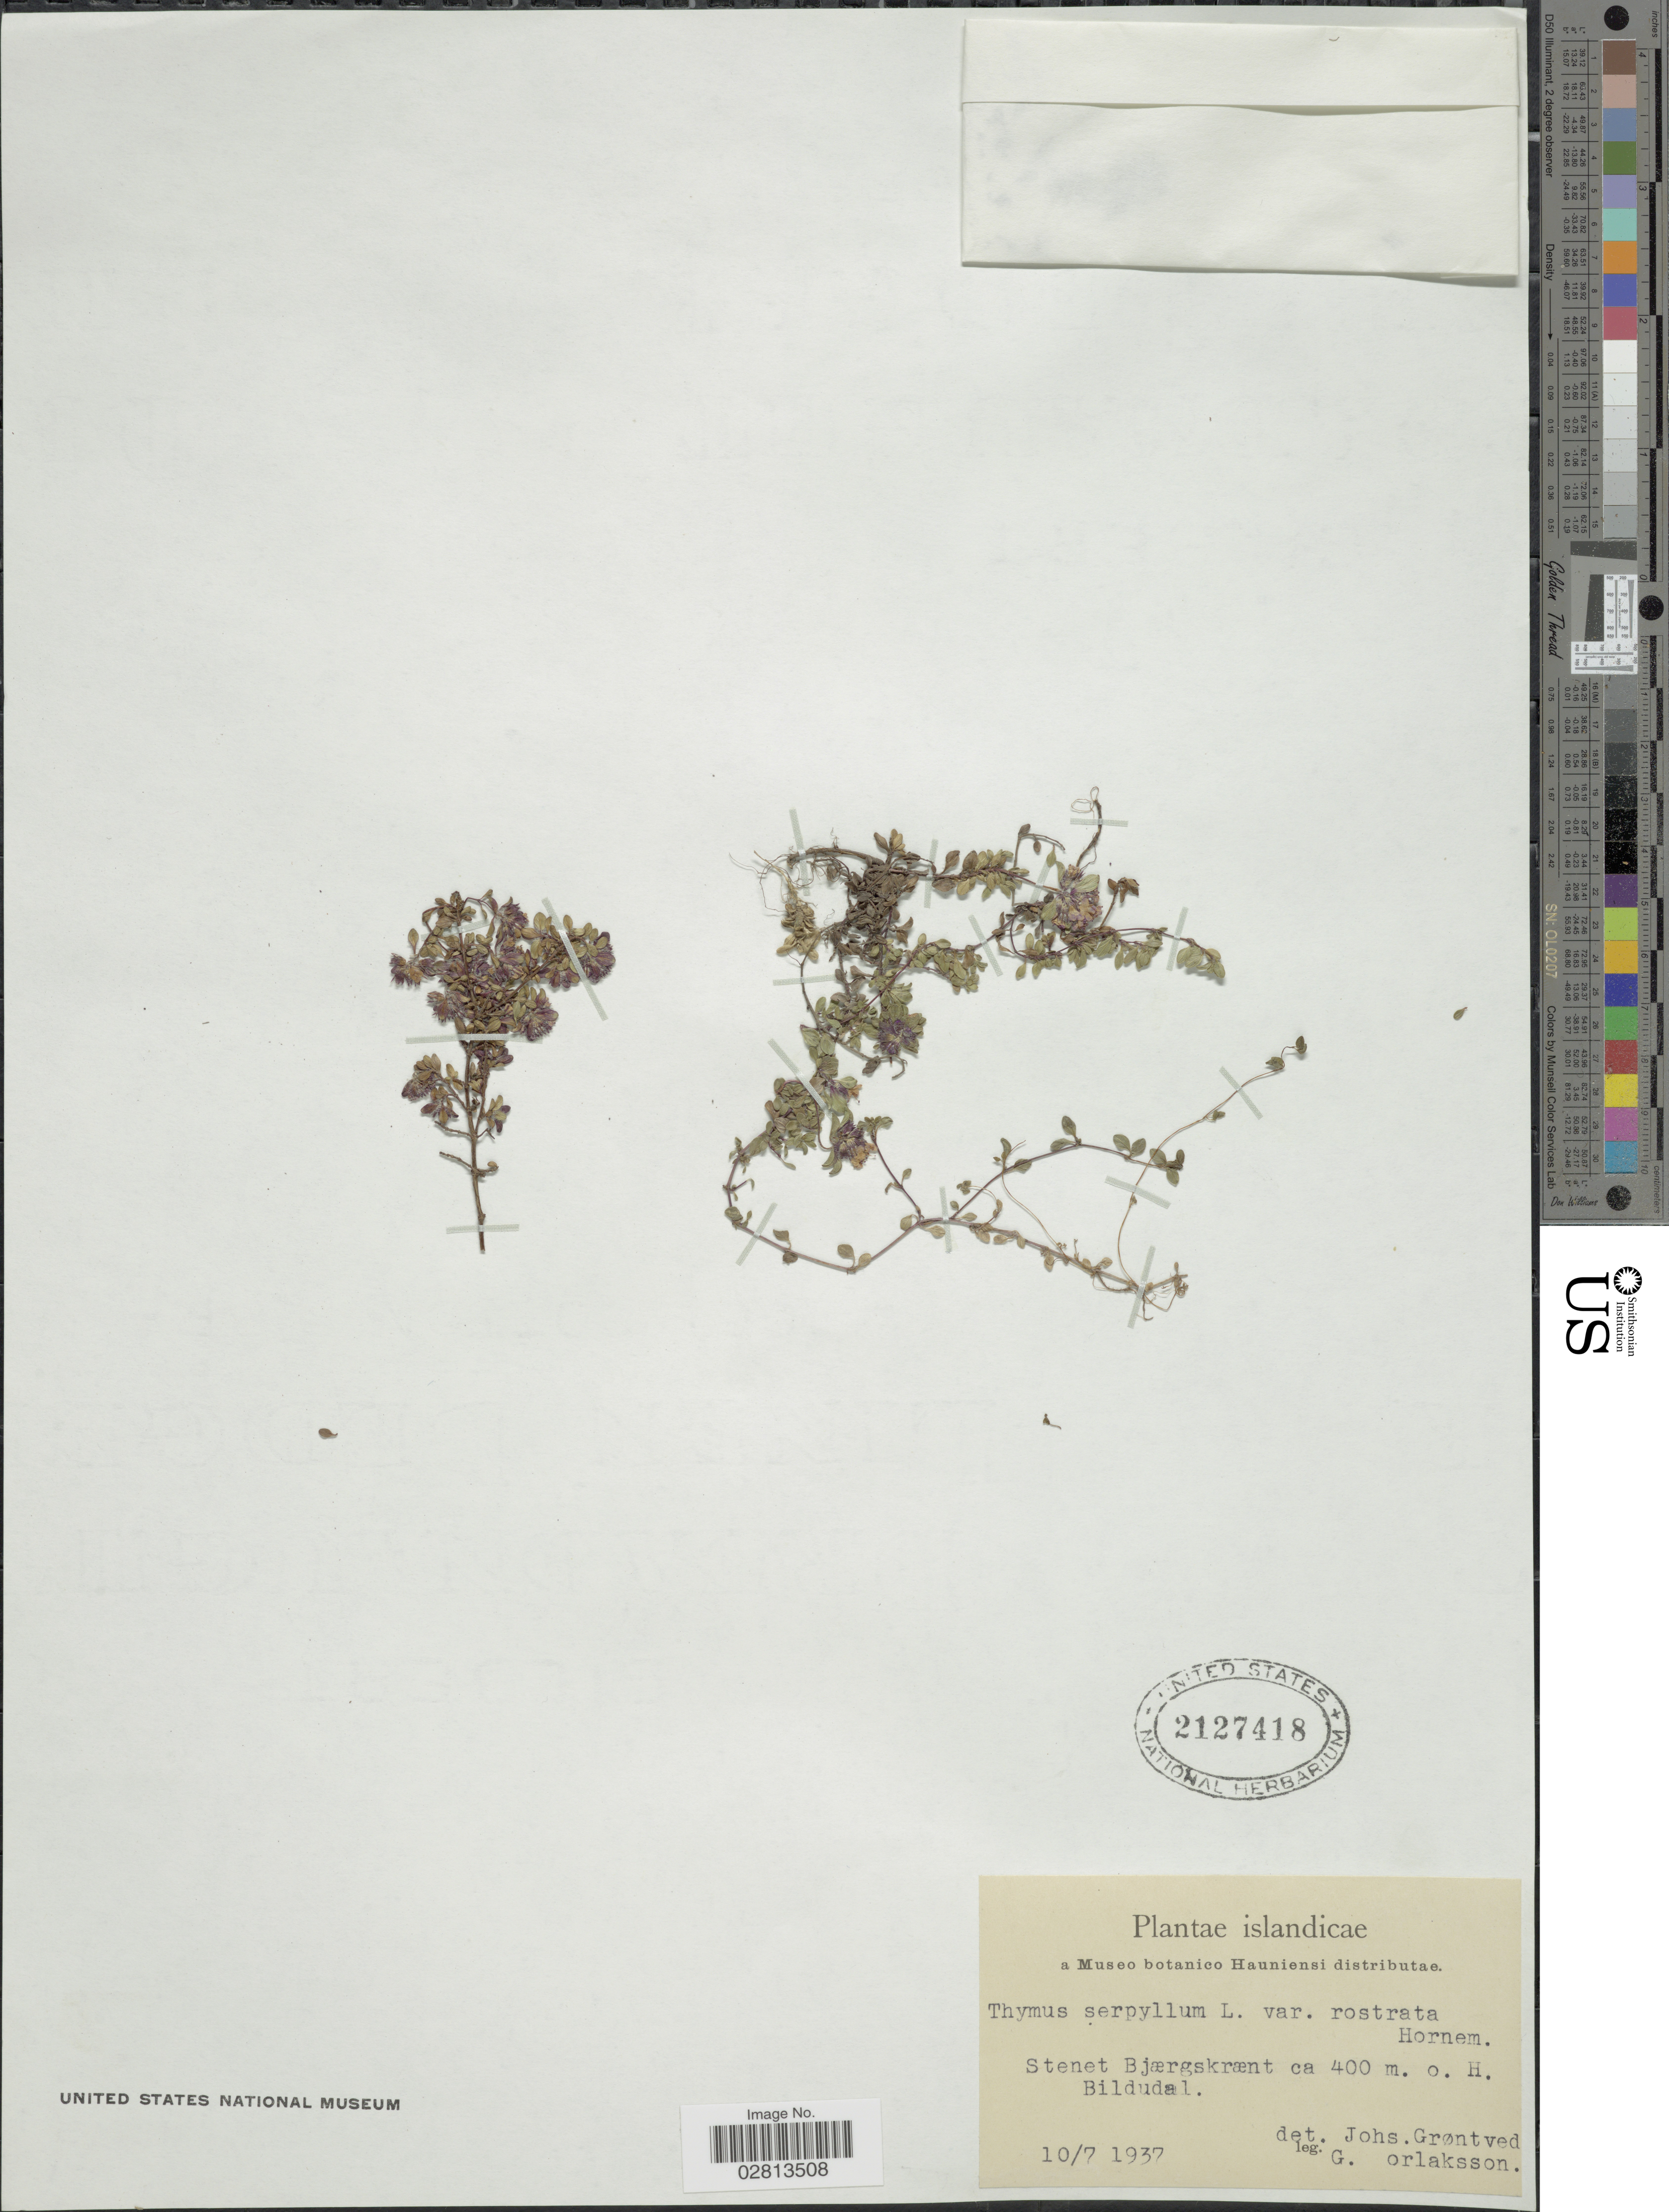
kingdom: Plantae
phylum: Tracheophyta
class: Magnoliopsida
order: Lamiales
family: Lamiaceae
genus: Thymus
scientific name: Thymus serpyllum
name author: L.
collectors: G. Orlaksson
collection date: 1937-07-10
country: Iceland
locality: Islandicae. Stenet Bjærgskrænt, H. Bildudal.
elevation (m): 400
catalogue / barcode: US 2127418